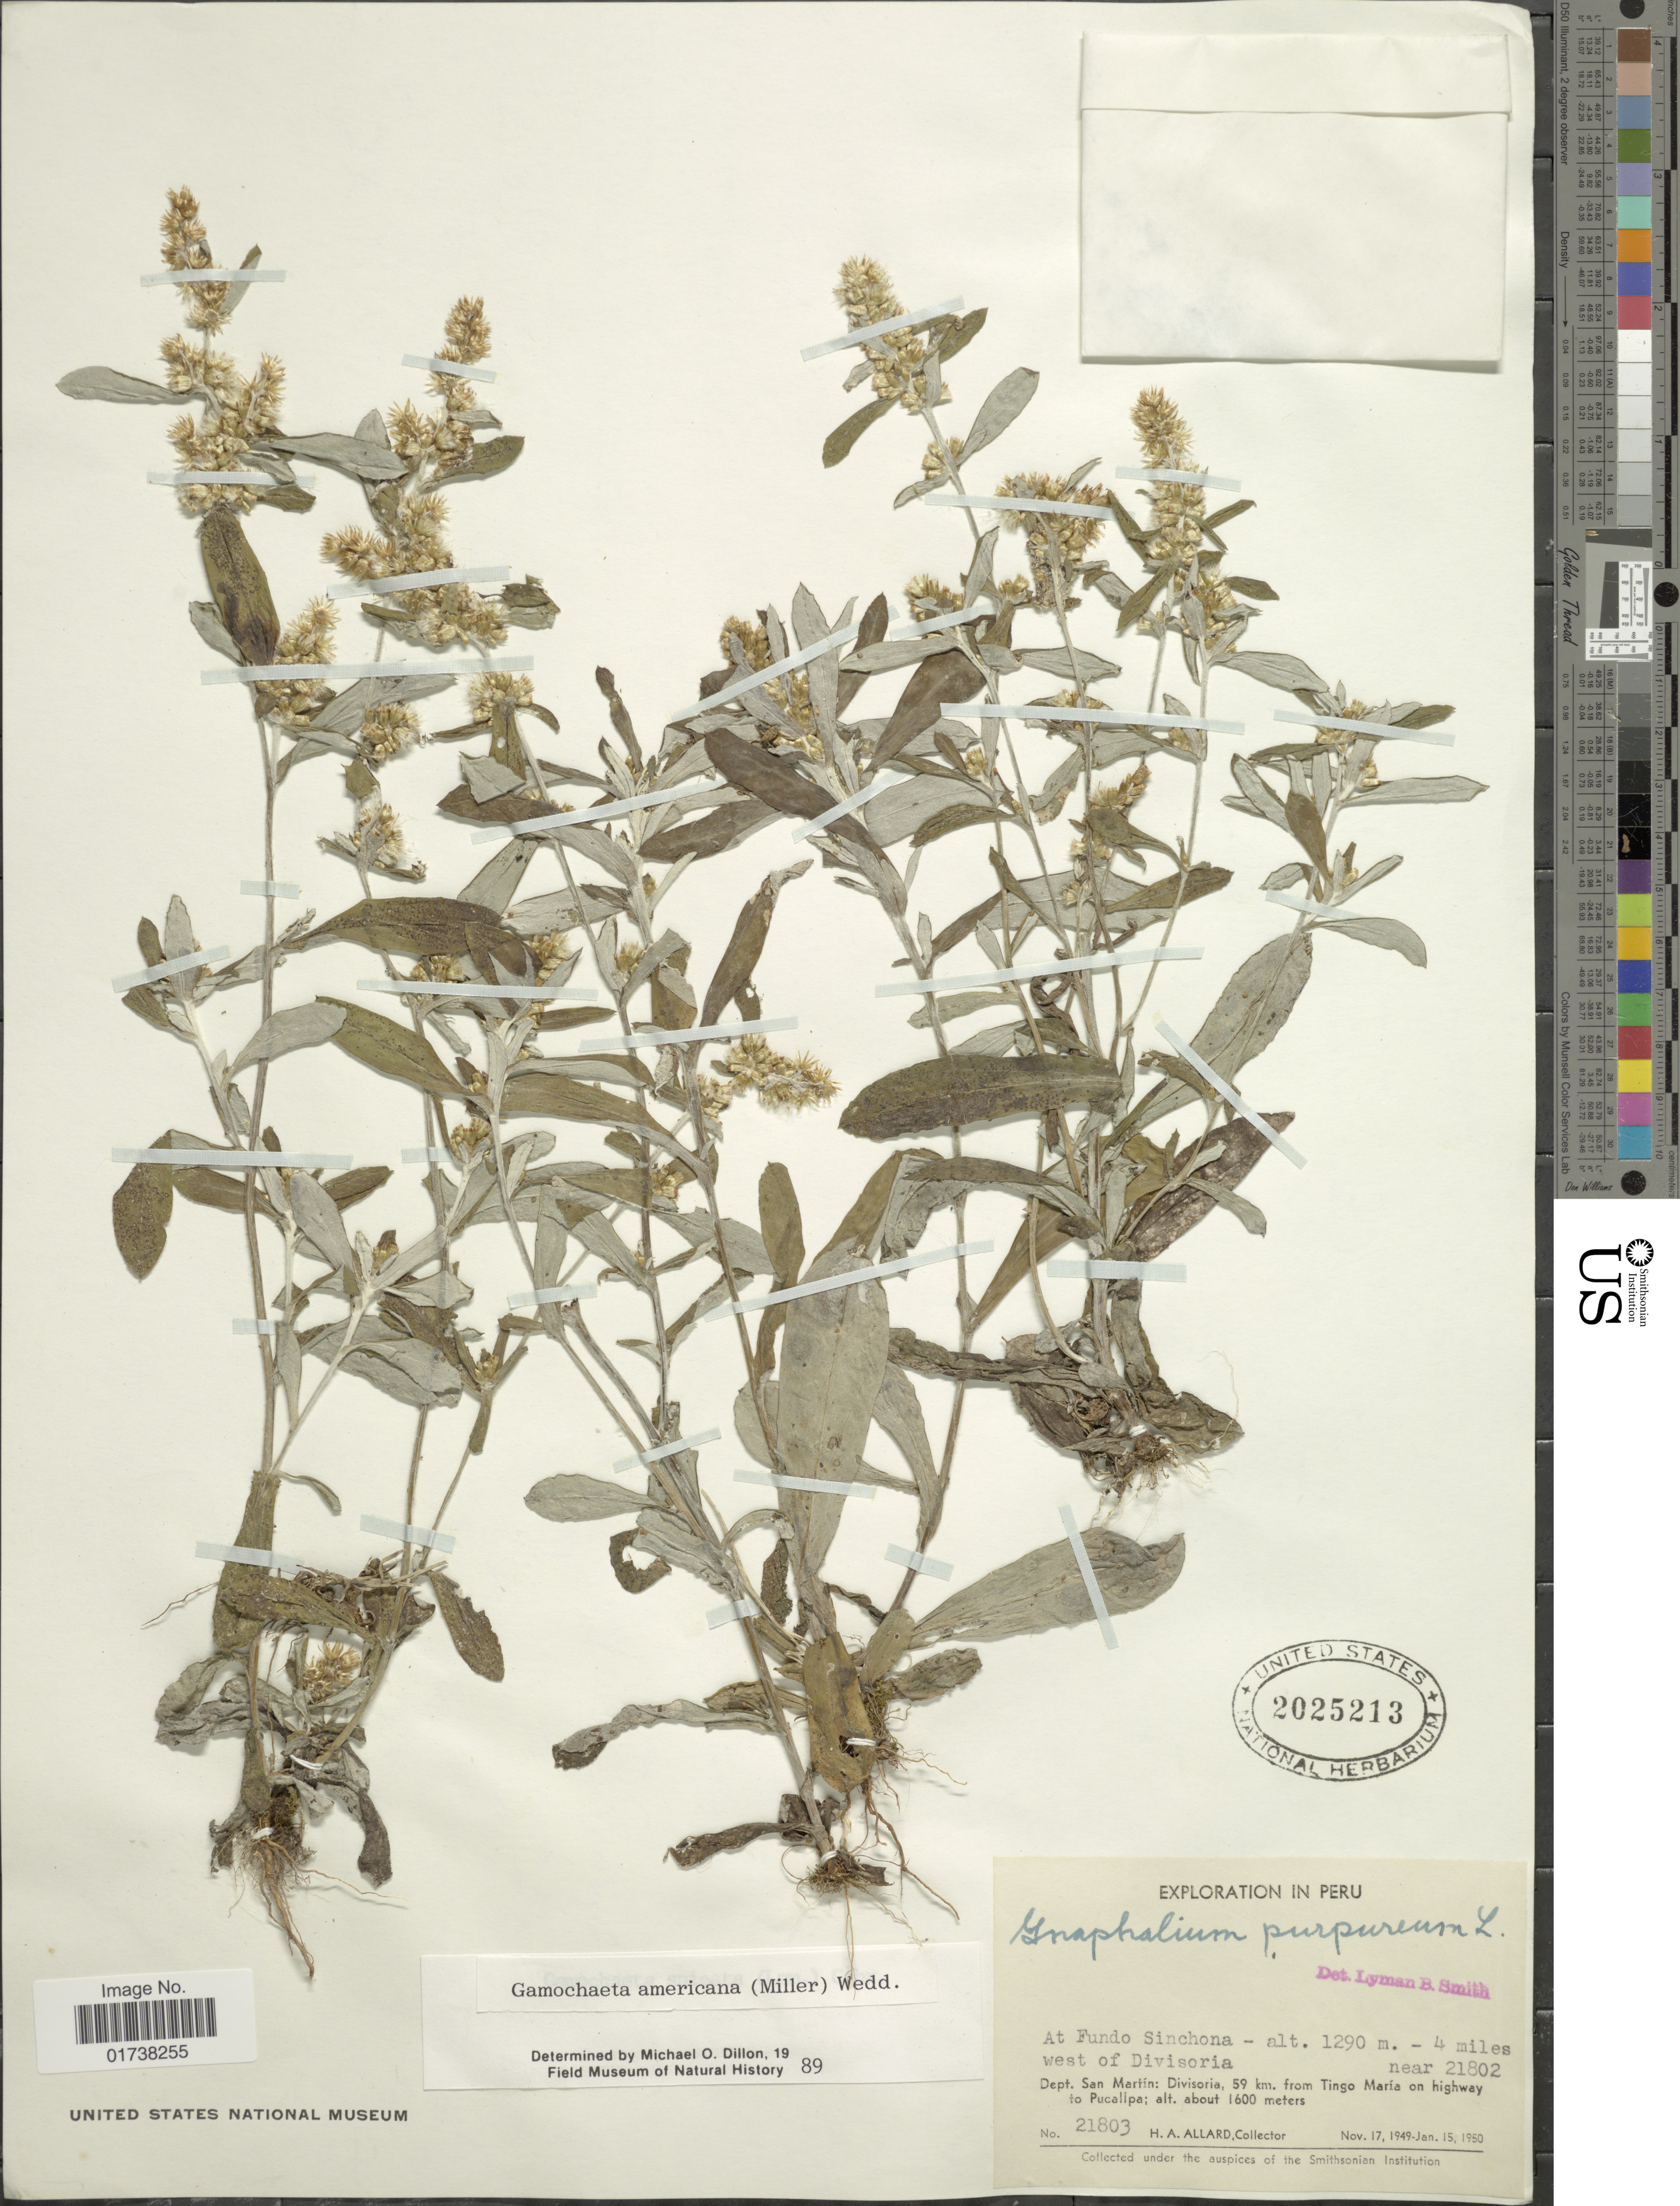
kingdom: Plantae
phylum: Tracheophyta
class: Magnoliopsida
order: Asterales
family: Asteraceae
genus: Gamochaeta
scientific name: Gamochaeta americana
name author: (Mill.) Wedd.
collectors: H. A. Allard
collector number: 21803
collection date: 1949-11-17/1950-11-15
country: Peru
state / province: San Martín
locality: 4 miles west of Divisoria, Dept. San Martin, Divisoria, 59 km. from Tingo Maria on highway to Pucallpa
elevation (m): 1600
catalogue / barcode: US 2025213